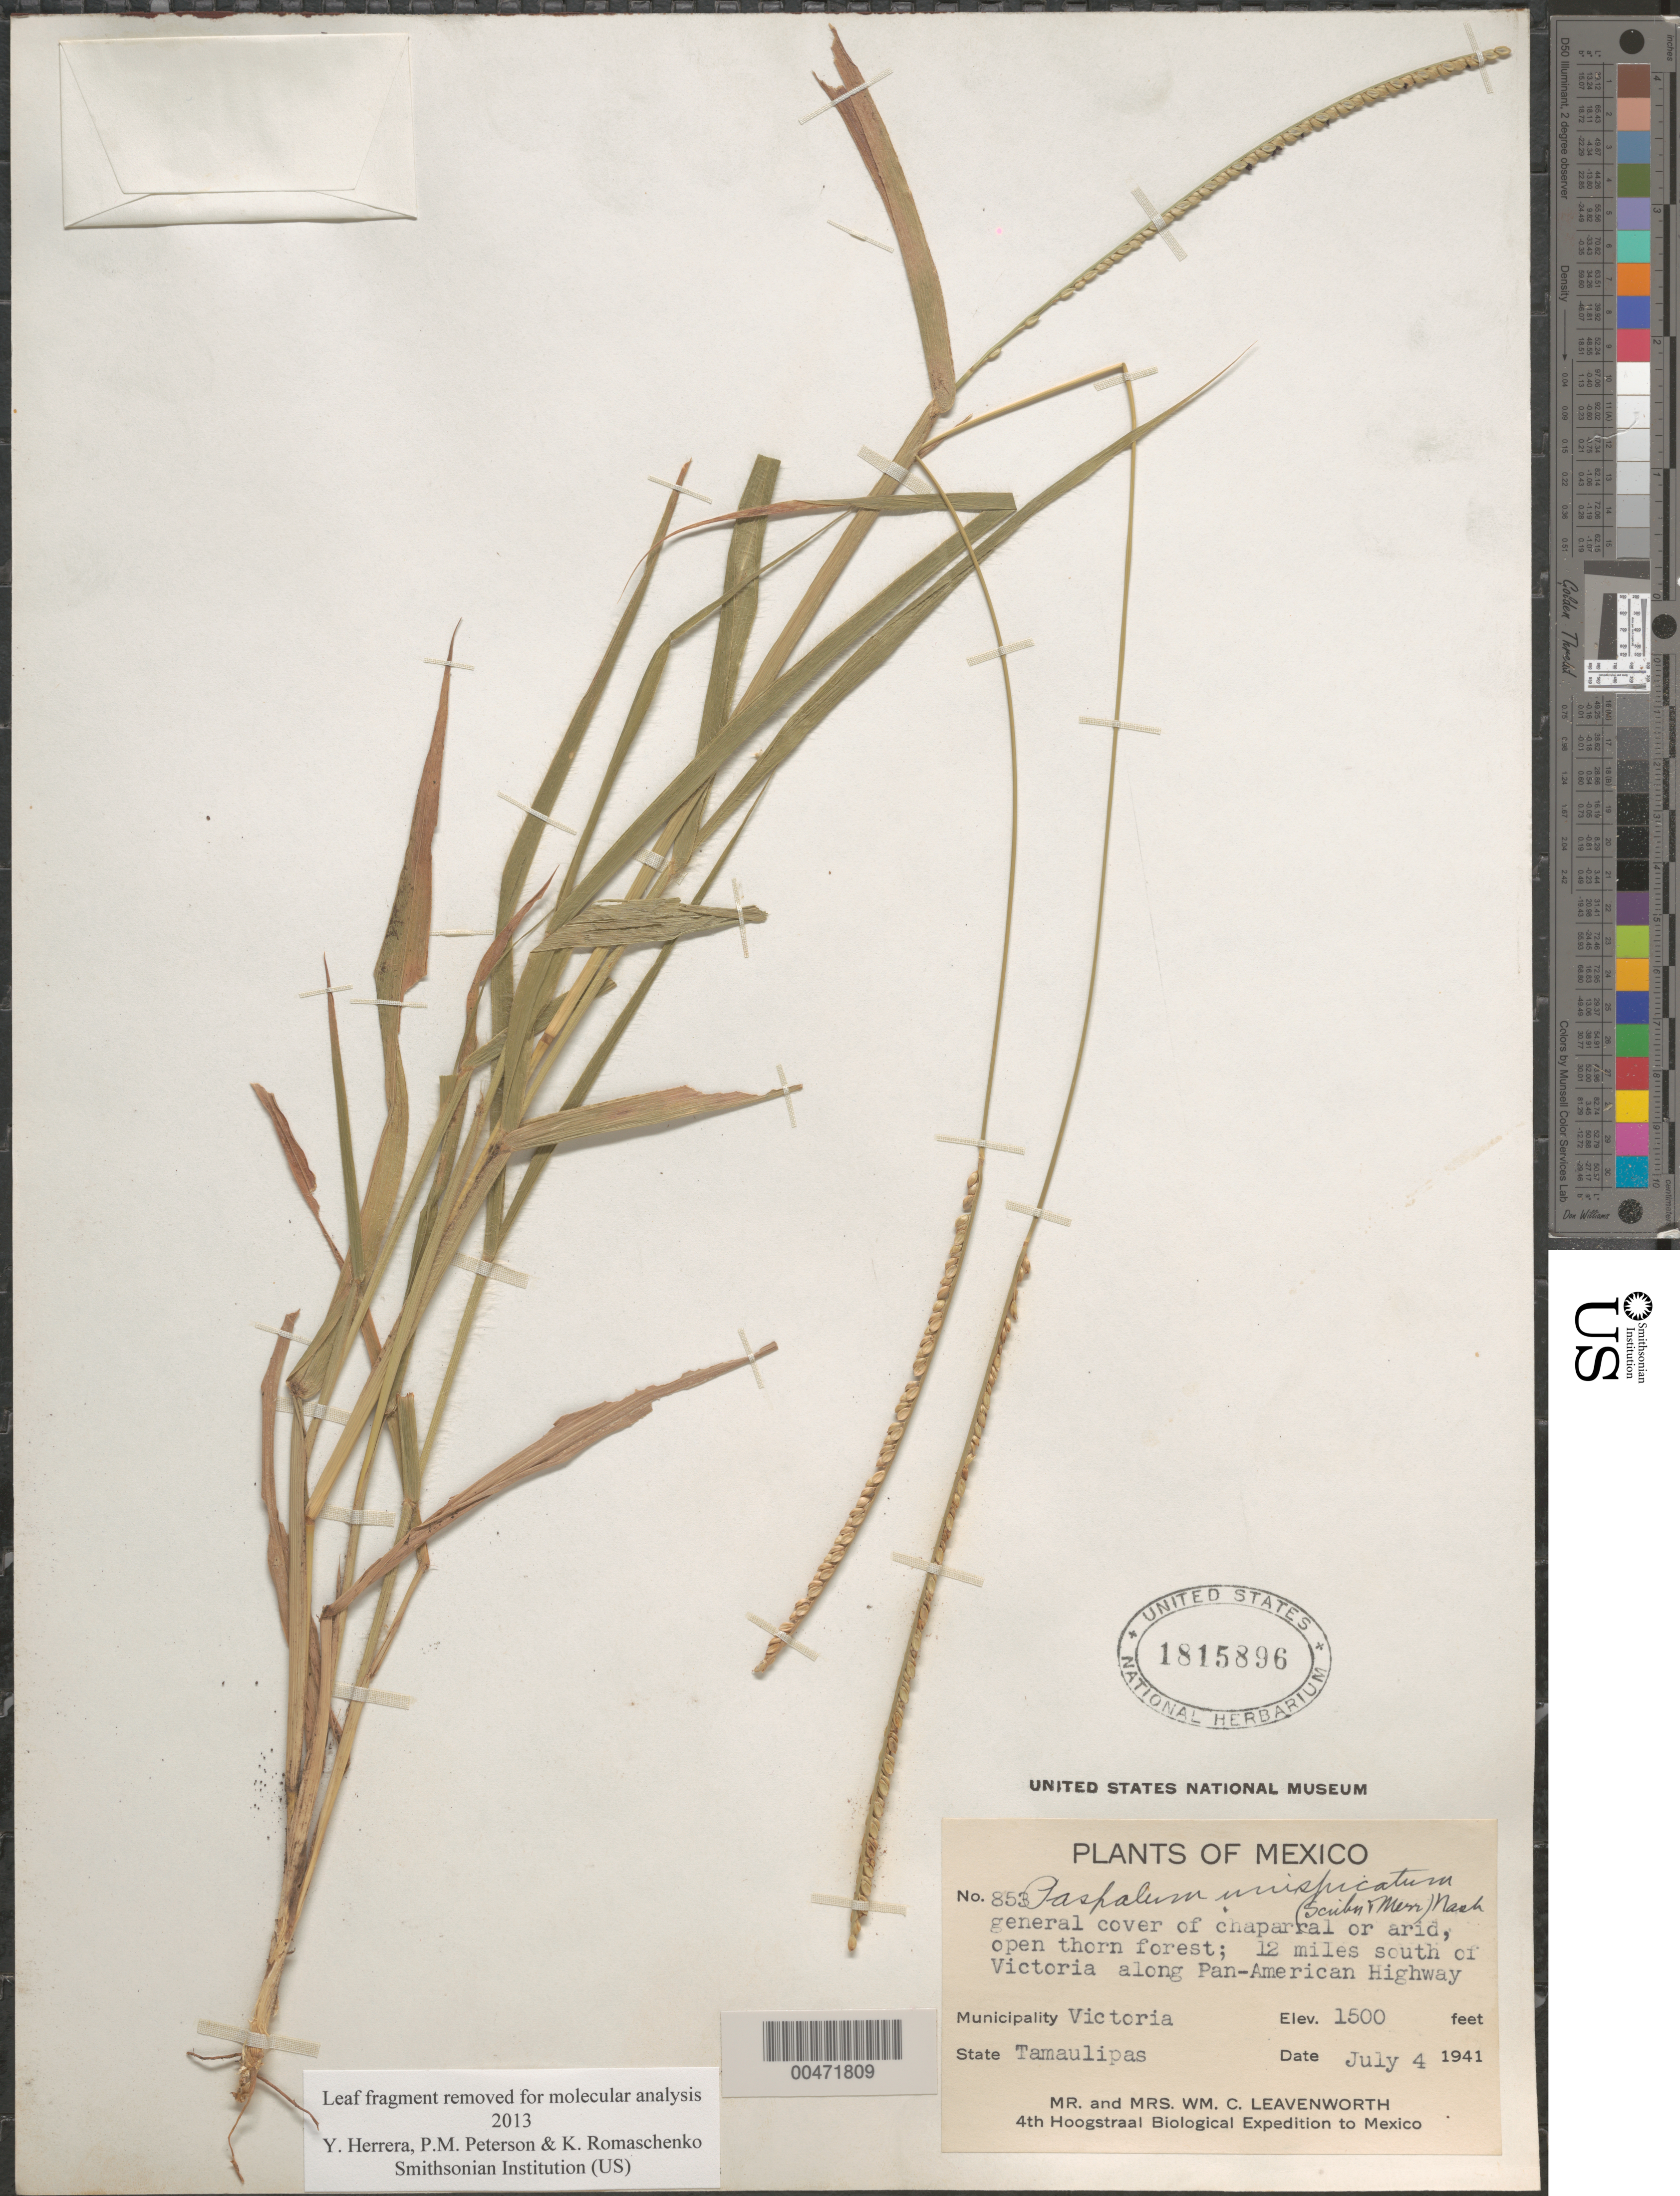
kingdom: Plantae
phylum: Tracheophyta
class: Liliopsida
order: Poales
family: Poaceae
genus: Paspalum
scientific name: Paspalum unispicatum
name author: (Scribn. & Merr.) Nash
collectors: W. C. Leavenworth & Mrs. W. C. Leavenworth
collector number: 853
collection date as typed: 4 Jul 1941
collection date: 1941-07-04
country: Mexico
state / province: Tamaulipas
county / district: Victoria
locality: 12 mi S of Victoria along Pan-American Hwy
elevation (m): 457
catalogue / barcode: US 1815896